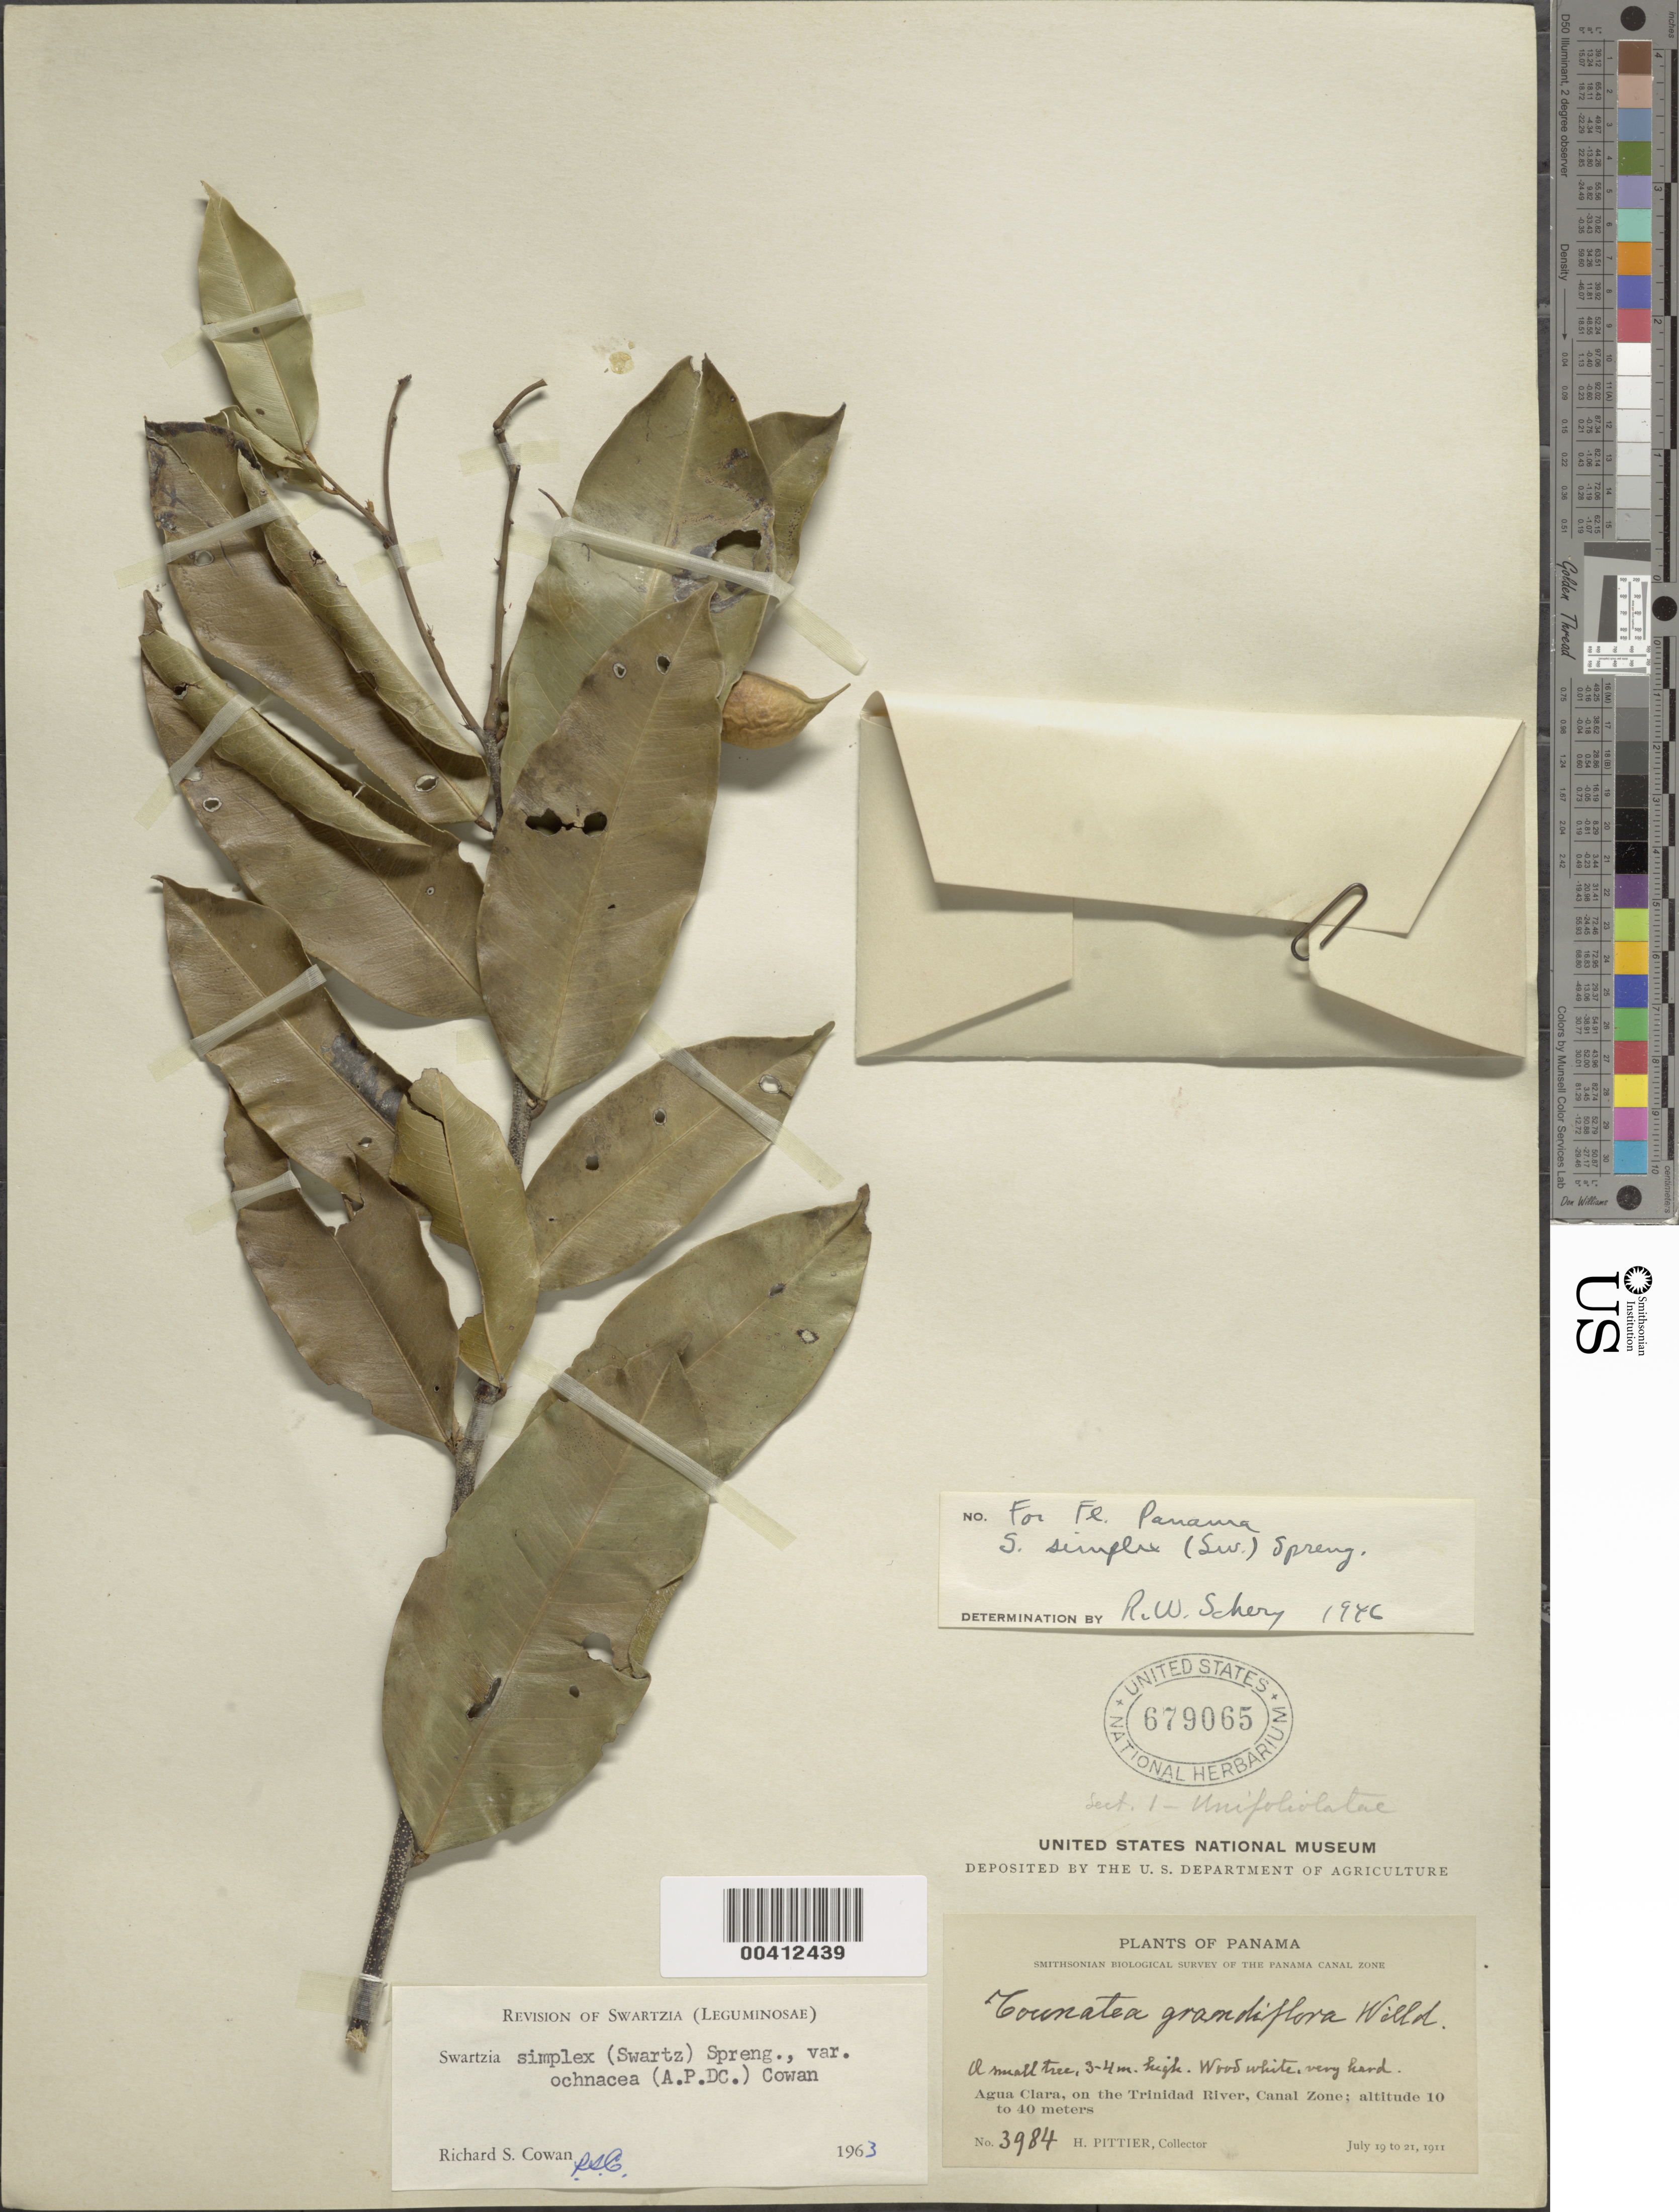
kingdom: Plantae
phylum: Tracheophyta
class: Magnoliopsida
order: Fabales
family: Fabaceae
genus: Swartzia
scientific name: Swartzia simplex var. ochnacea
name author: (DC.) R.S. Cowan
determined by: Cowan, R. S.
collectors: H. F. Pittier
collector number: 3984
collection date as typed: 19 Jul 1911 to 21 Jul 1911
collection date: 1911-07-19/1911-07-21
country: Panama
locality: Agua Clara, on the Trinidad River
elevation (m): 10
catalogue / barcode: US 679065